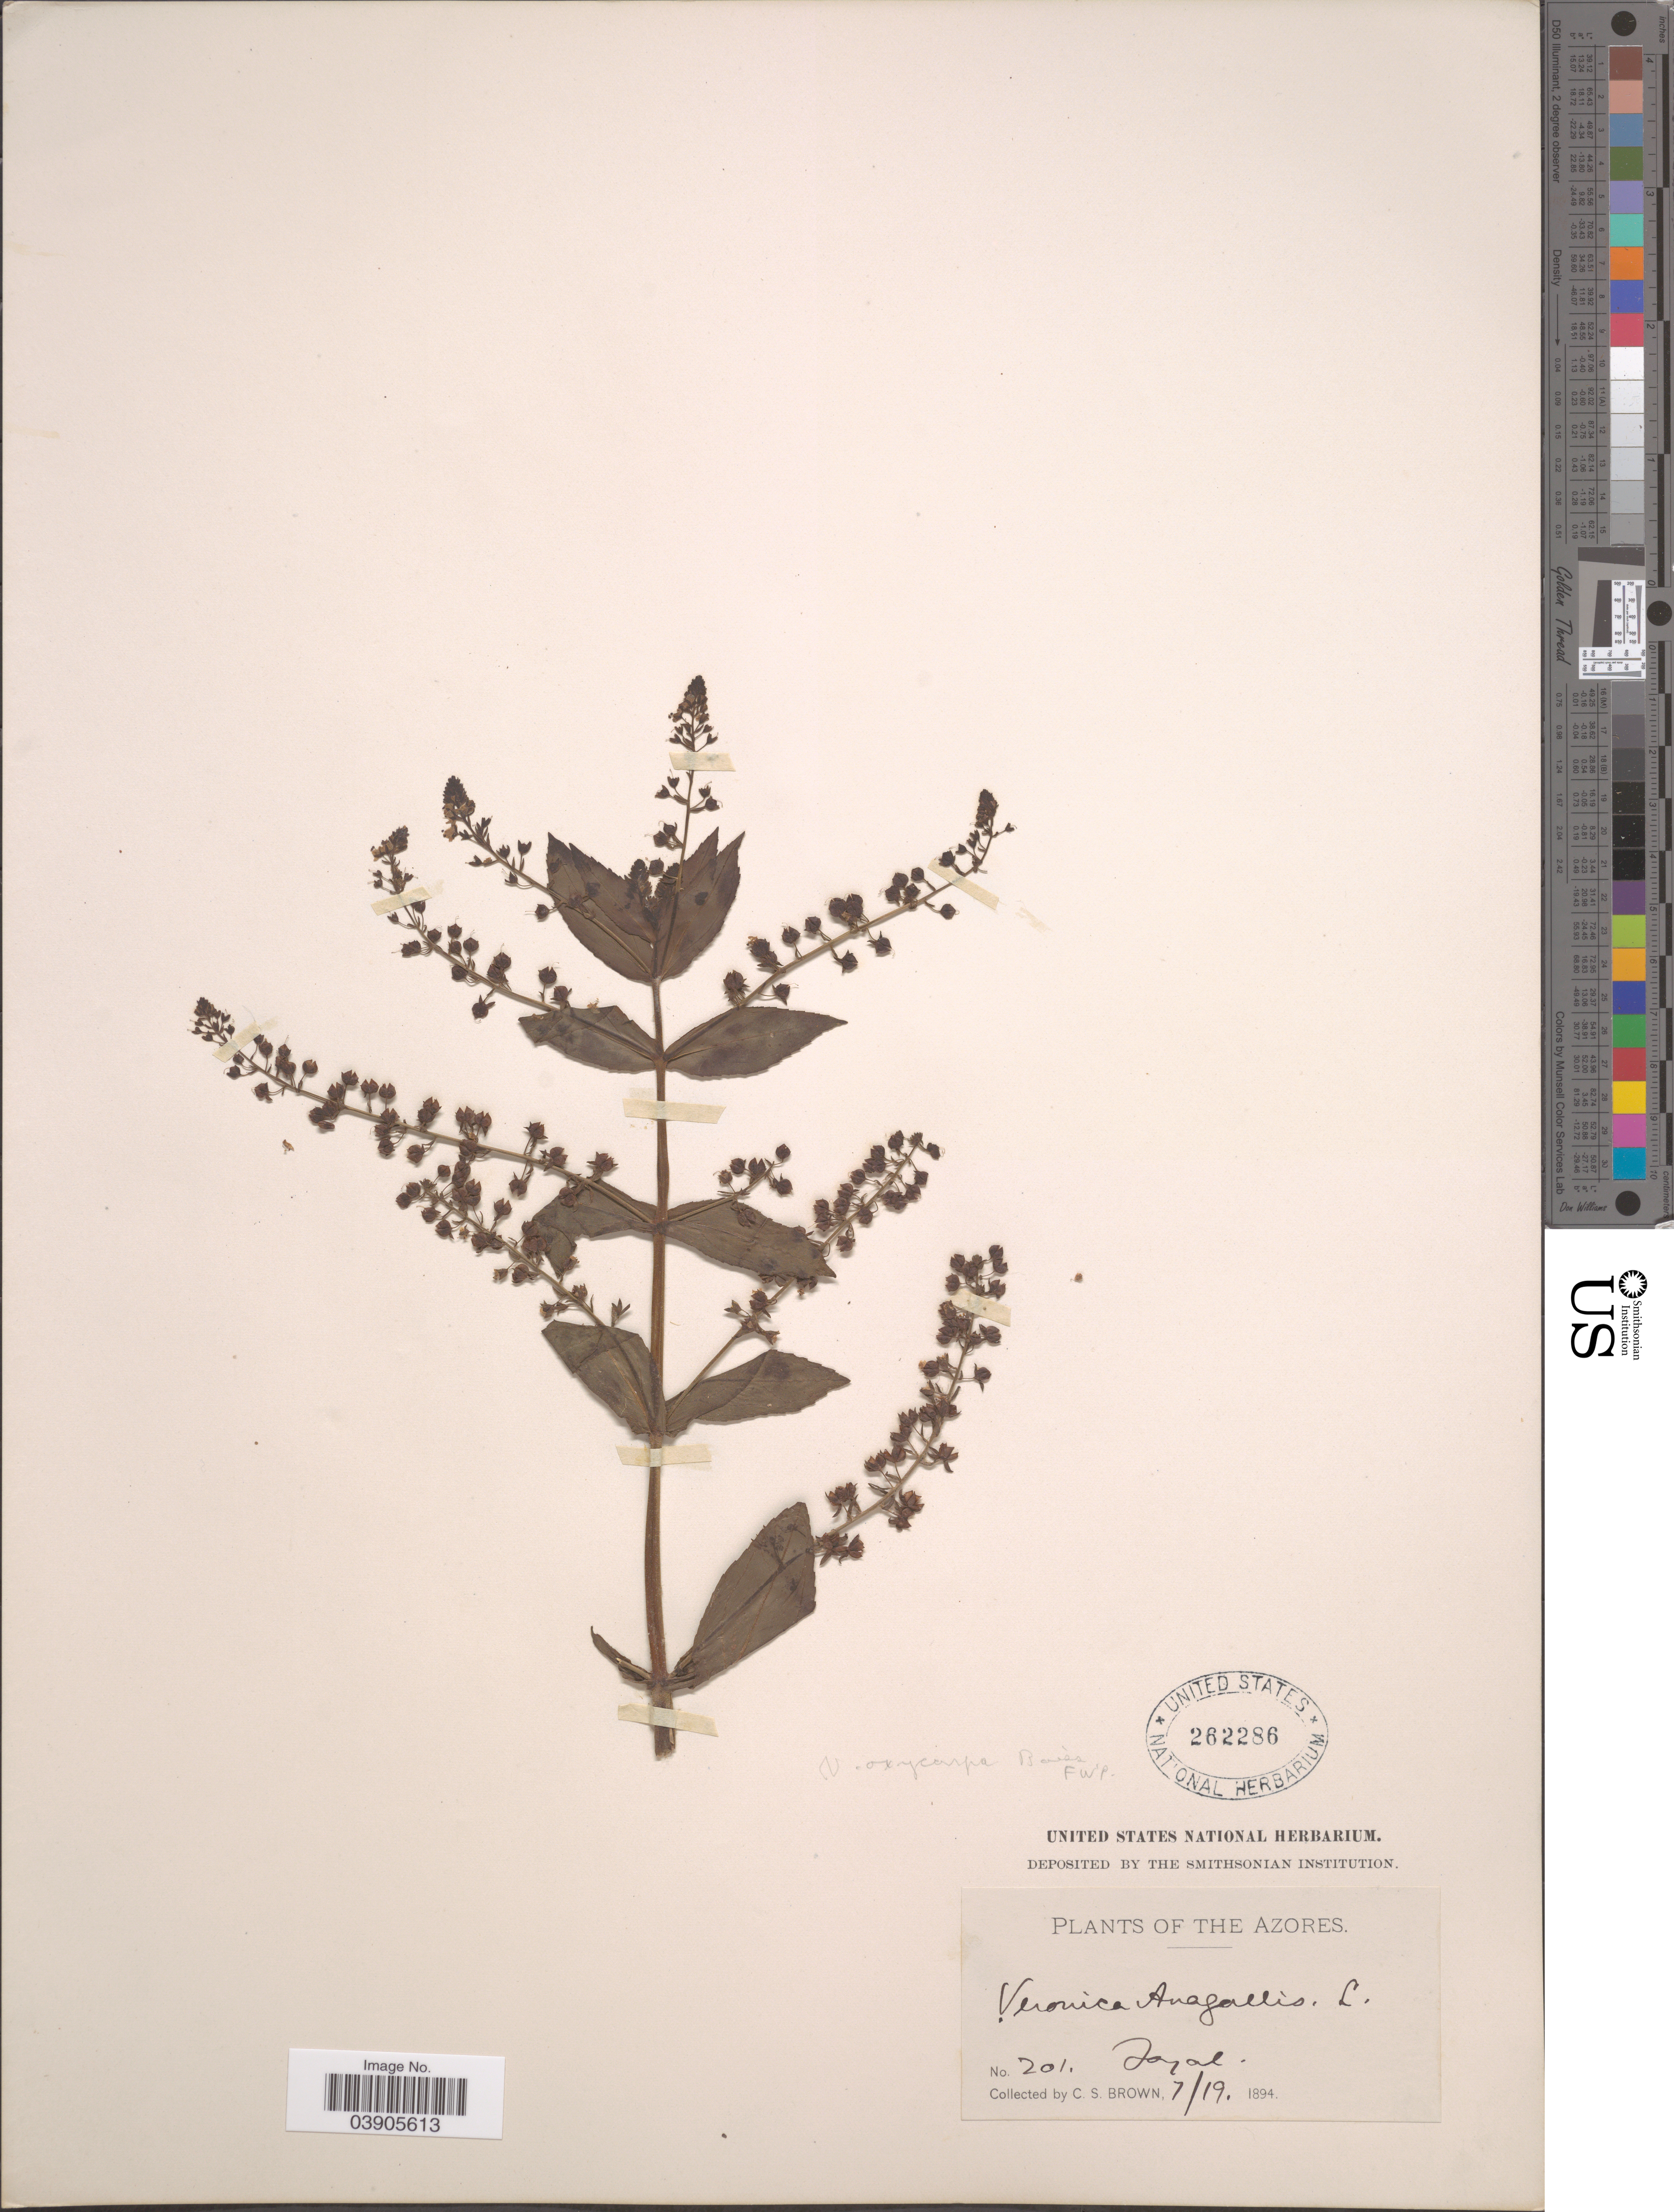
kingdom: Plantae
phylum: Tracheophyta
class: Magnoliopsida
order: Lamiales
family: Plantaginaceae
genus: Veronica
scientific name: Veronica oxycarpa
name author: Boiss.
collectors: C. S. Brown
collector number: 201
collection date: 1894-07-19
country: Portugal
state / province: Azores (Aut. Reg.)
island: Faial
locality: Fayal.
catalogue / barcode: US 262286